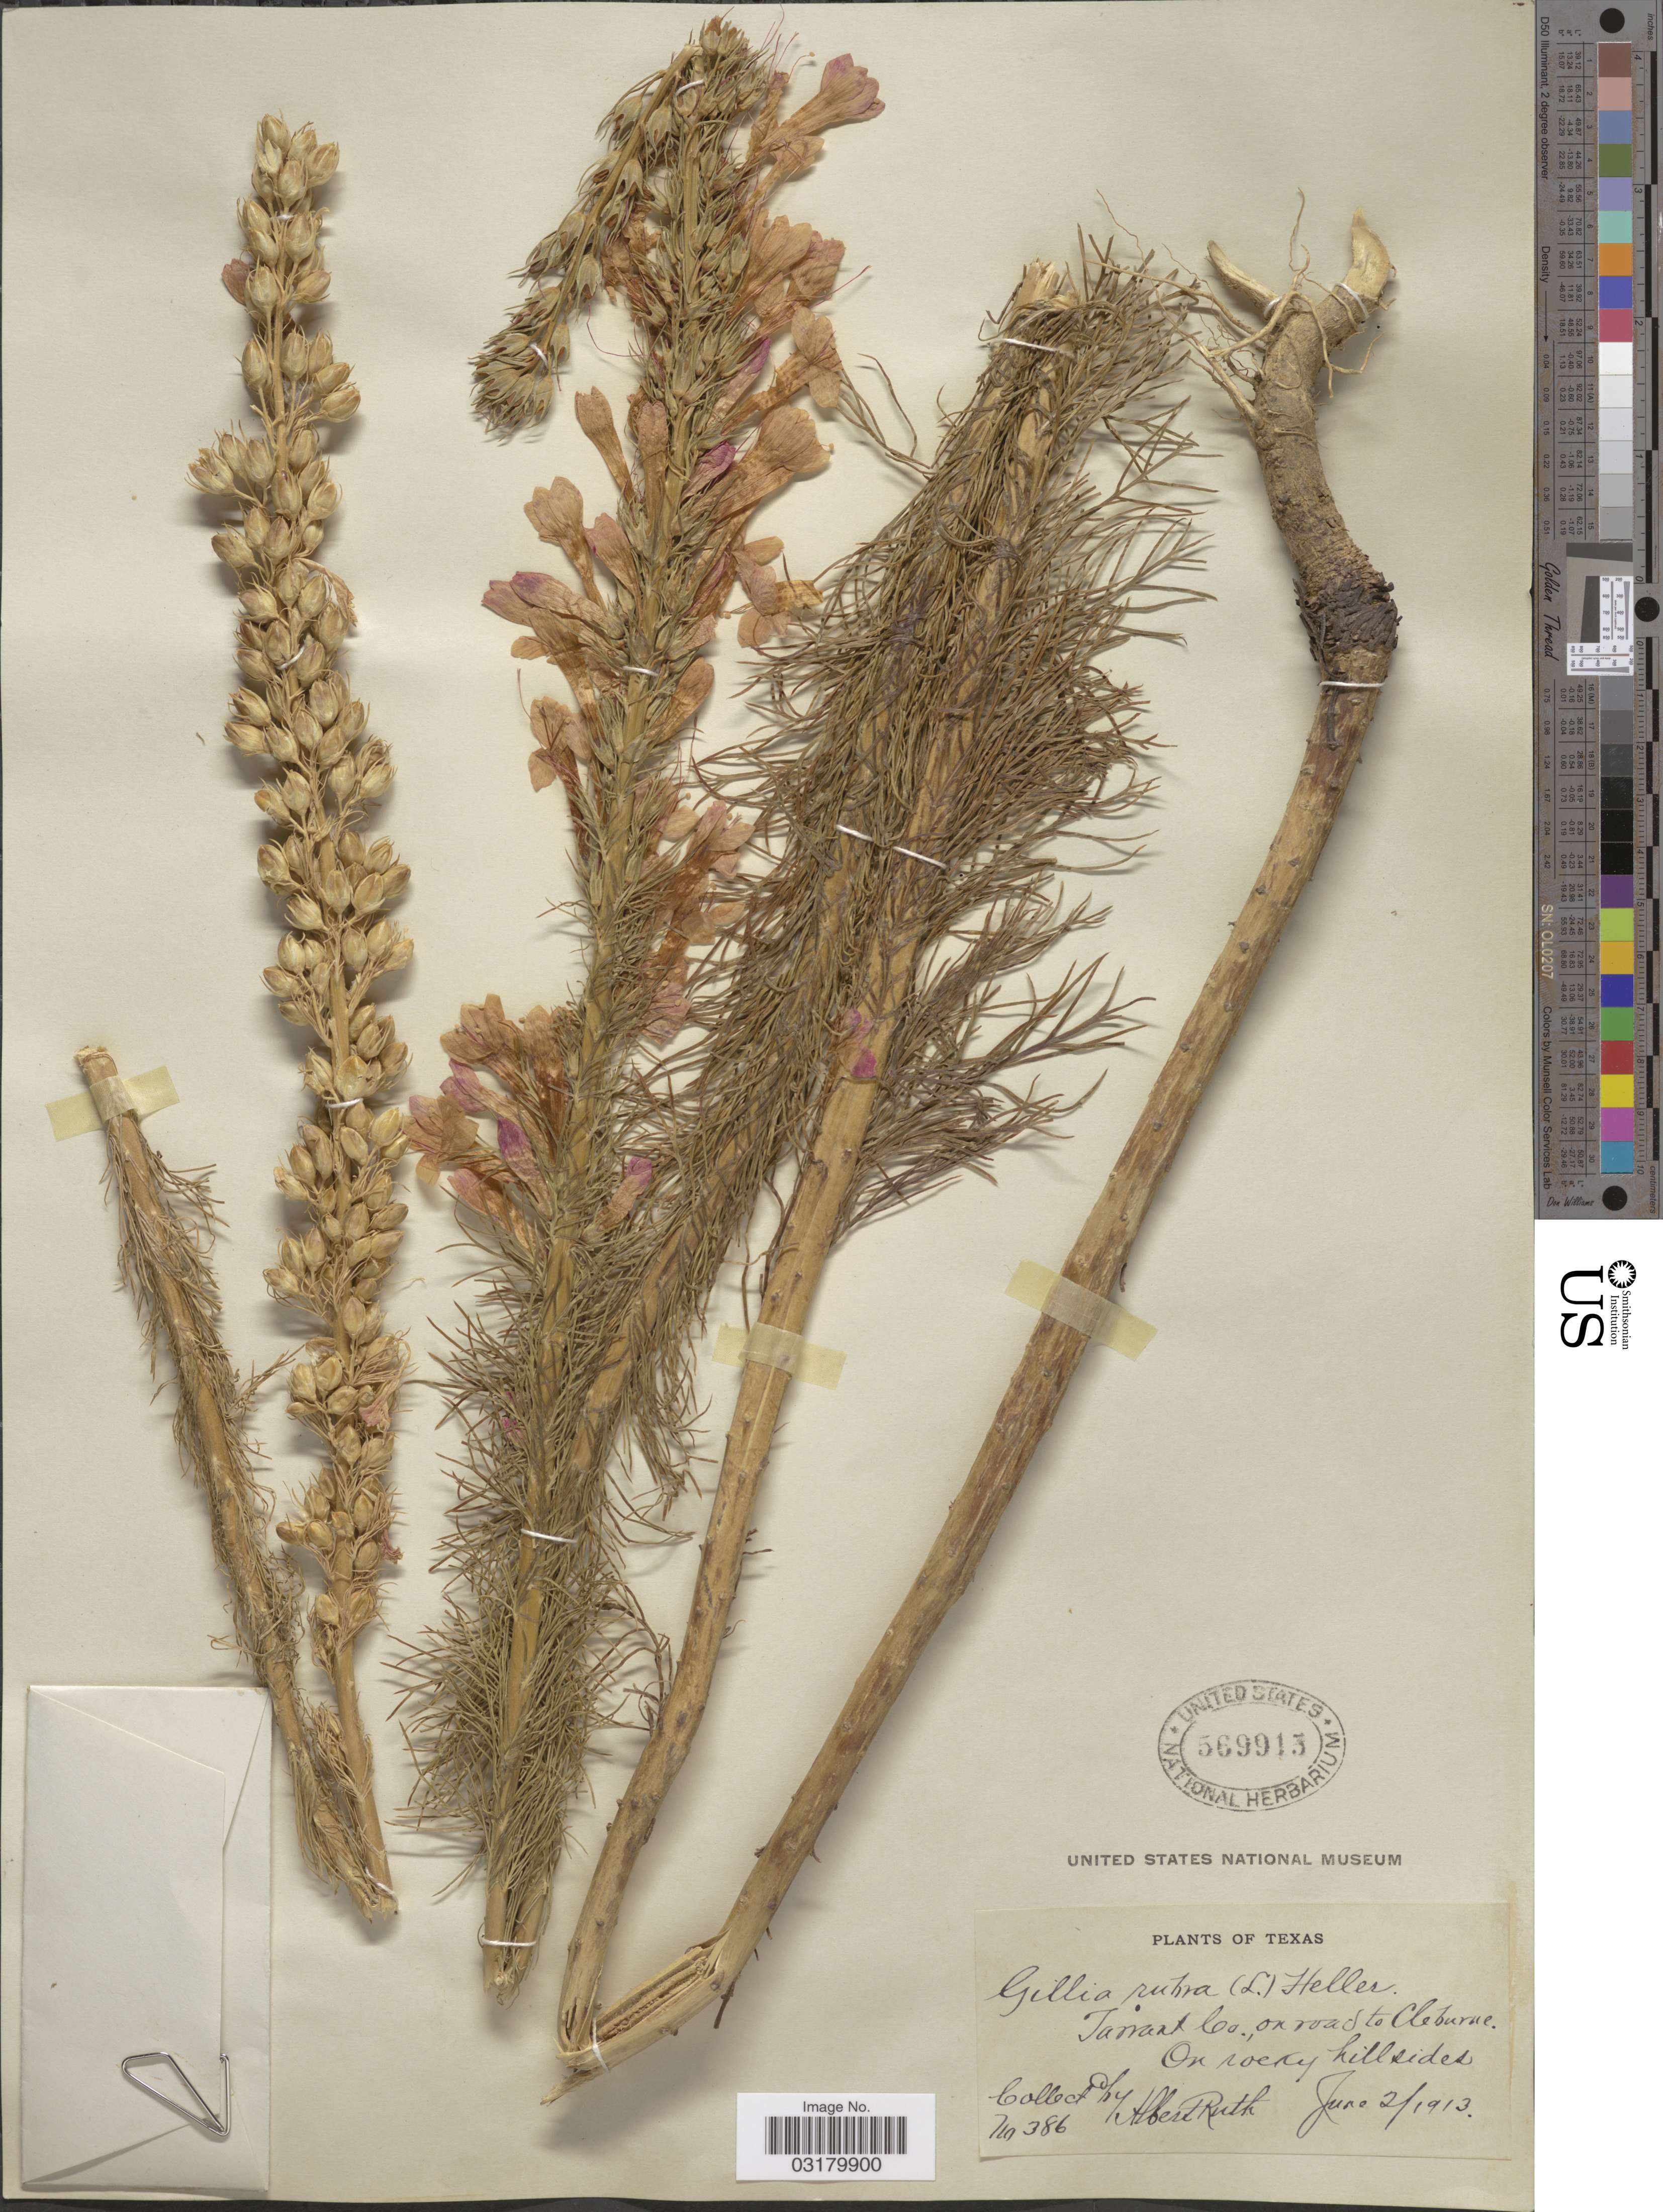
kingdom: Plantae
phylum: Tracheophyta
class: Magnoliopsida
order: Ericales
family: Polemoniaceae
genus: Ipomopsis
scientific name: Ipomopsis rubra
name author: (L.) Wherry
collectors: A. Ruth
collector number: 386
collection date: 1913-06-02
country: United States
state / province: Texas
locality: Tarrant Co., on road to Cleburne.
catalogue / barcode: US 569913